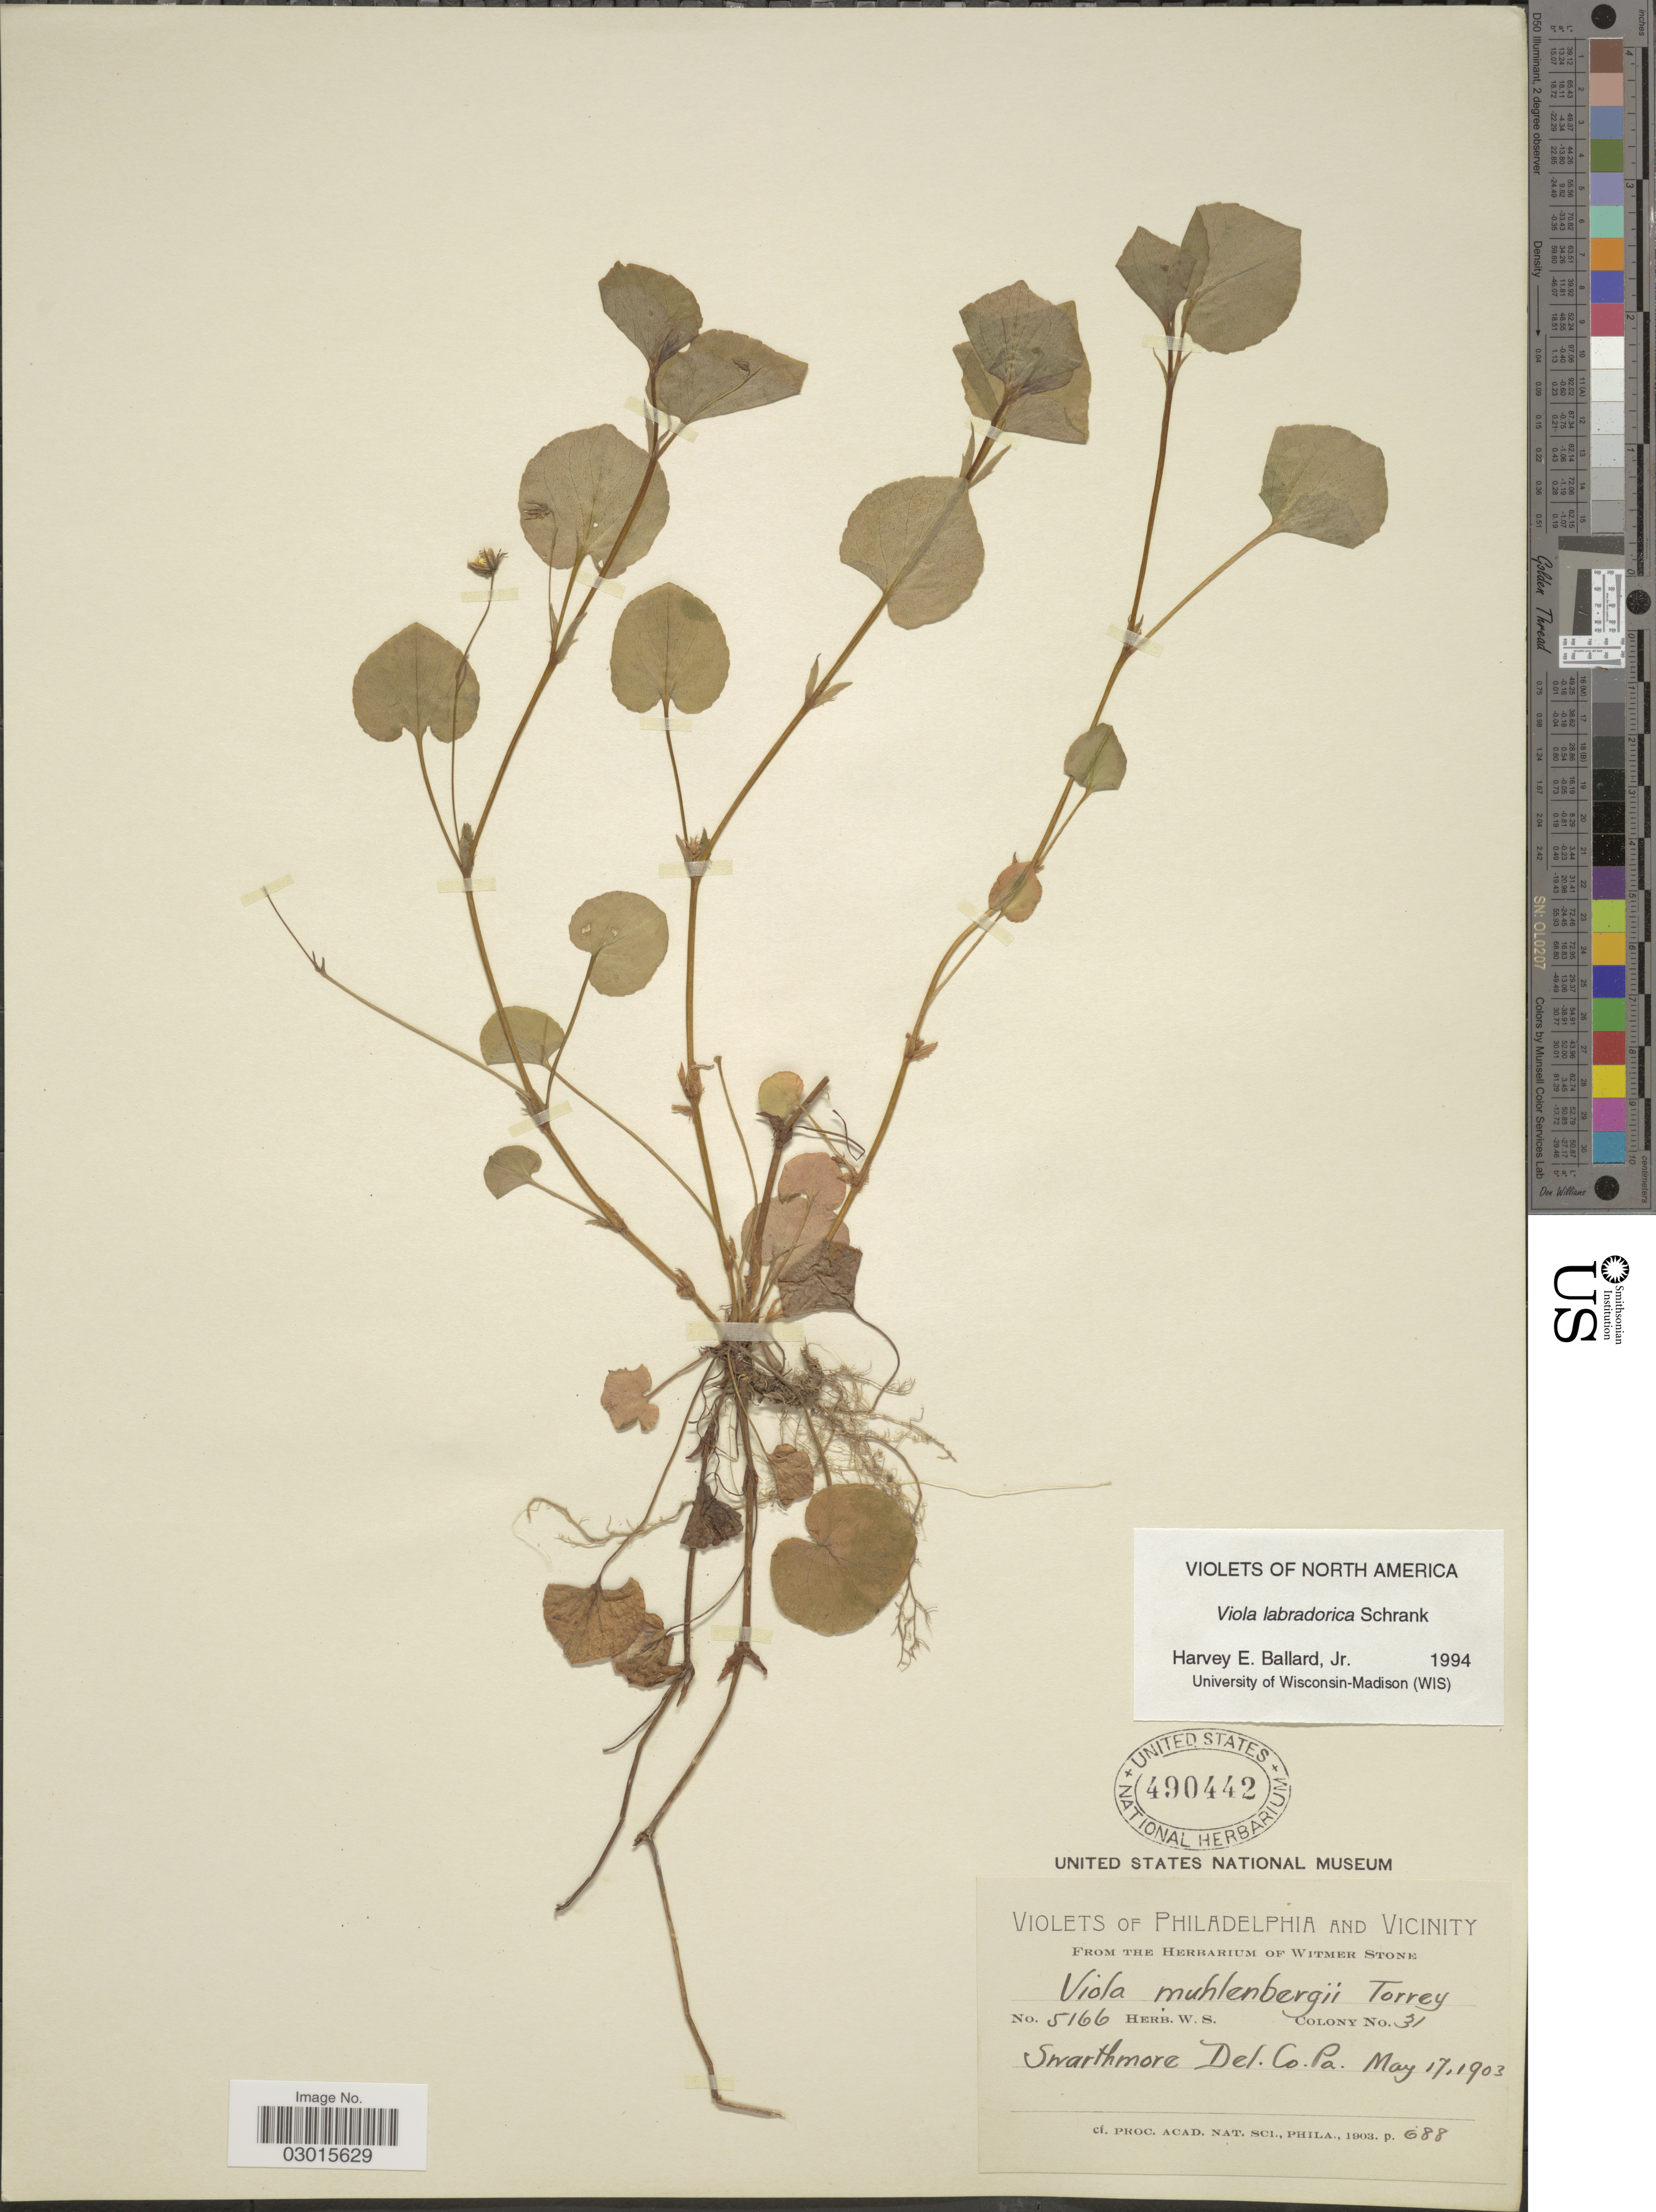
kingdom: Plantae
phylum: Tracheophyta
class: Magnoliopsida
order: Malpighiales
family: Violaceae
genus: Viola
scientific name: Viola labradorica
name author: Schrank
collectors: Ex herb Witmer Stone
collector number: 5166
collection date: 1903-05-17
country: United States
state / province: Pennsylvania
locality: Philadelphia and Vicinity. Swarthmore Del. Co. Pa.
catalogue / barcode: US 490442